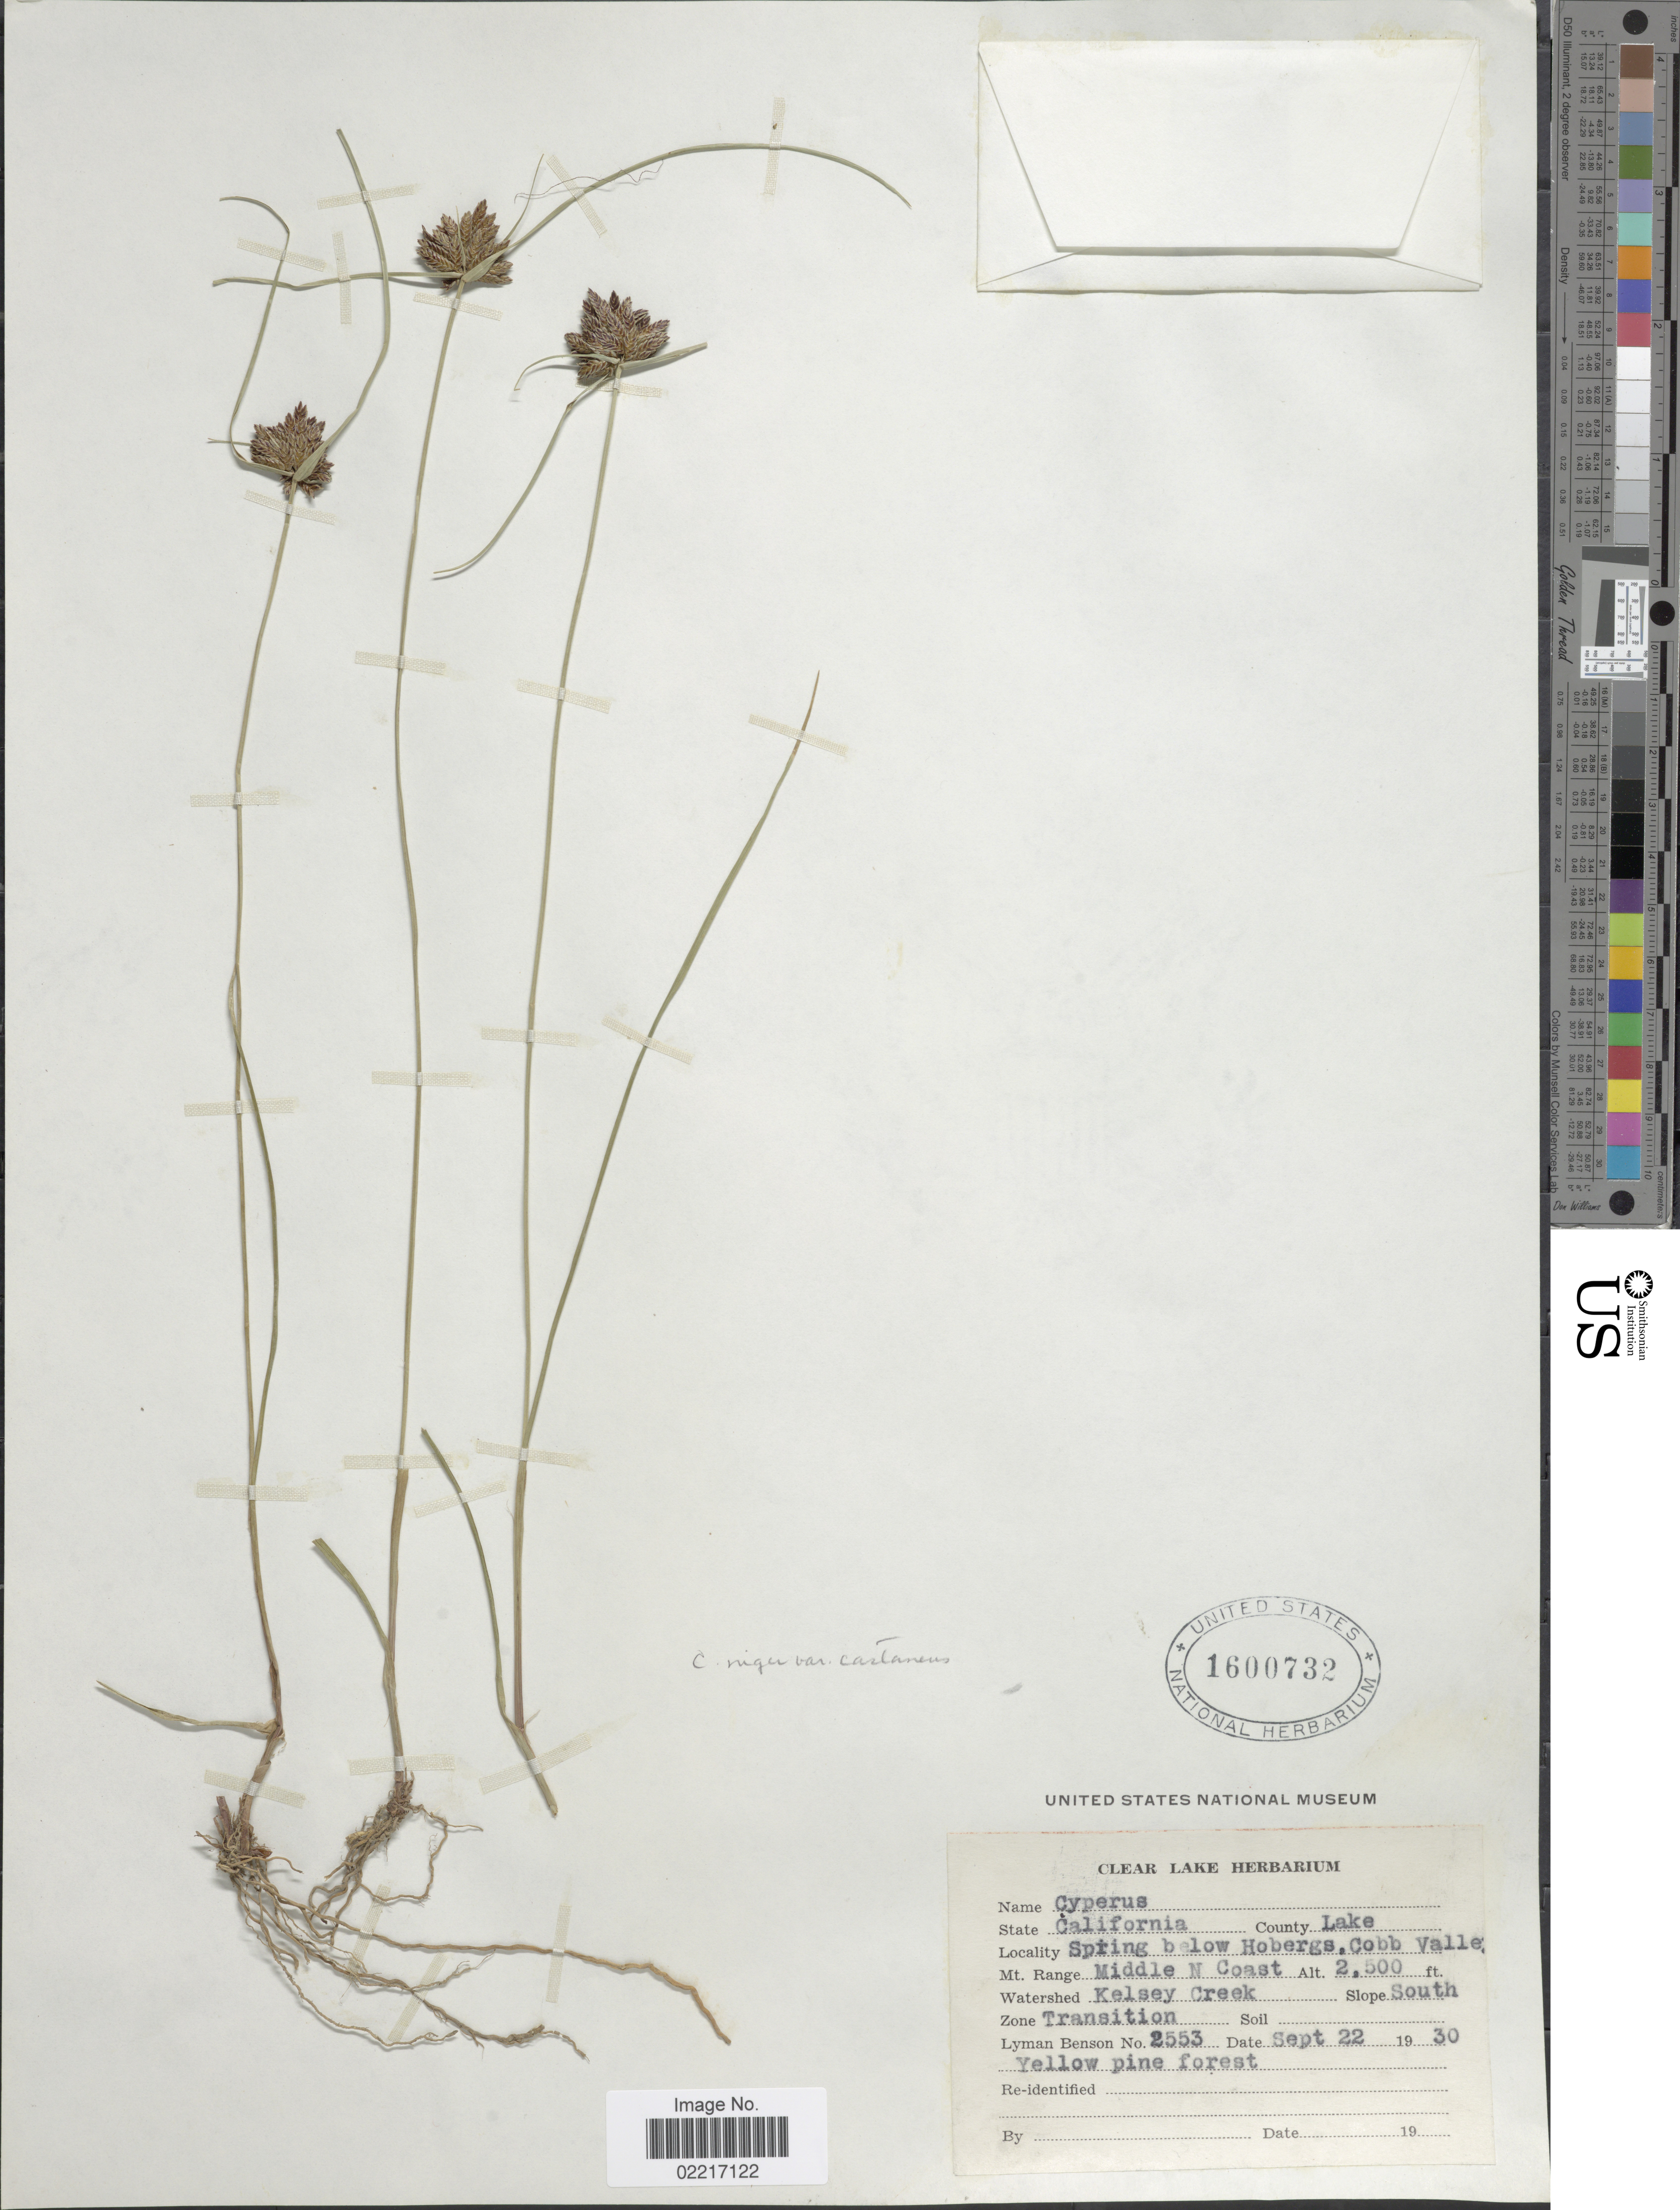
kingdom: Plantae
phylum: Tracheophyta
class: Liliopsida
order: Poales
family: Cyperaceae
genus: Cyperus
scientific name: Cyperus niger var. castaneus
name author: (S. Watson) Kük.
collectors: L. D. Benson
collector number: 2553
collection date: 1930-09-22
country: United States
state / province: California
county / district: Lake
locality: County Lake, Spring below Hoberges, Cobb Valley, Middle N Coast, Transition Zone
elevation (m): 762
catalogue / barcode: US 1600732